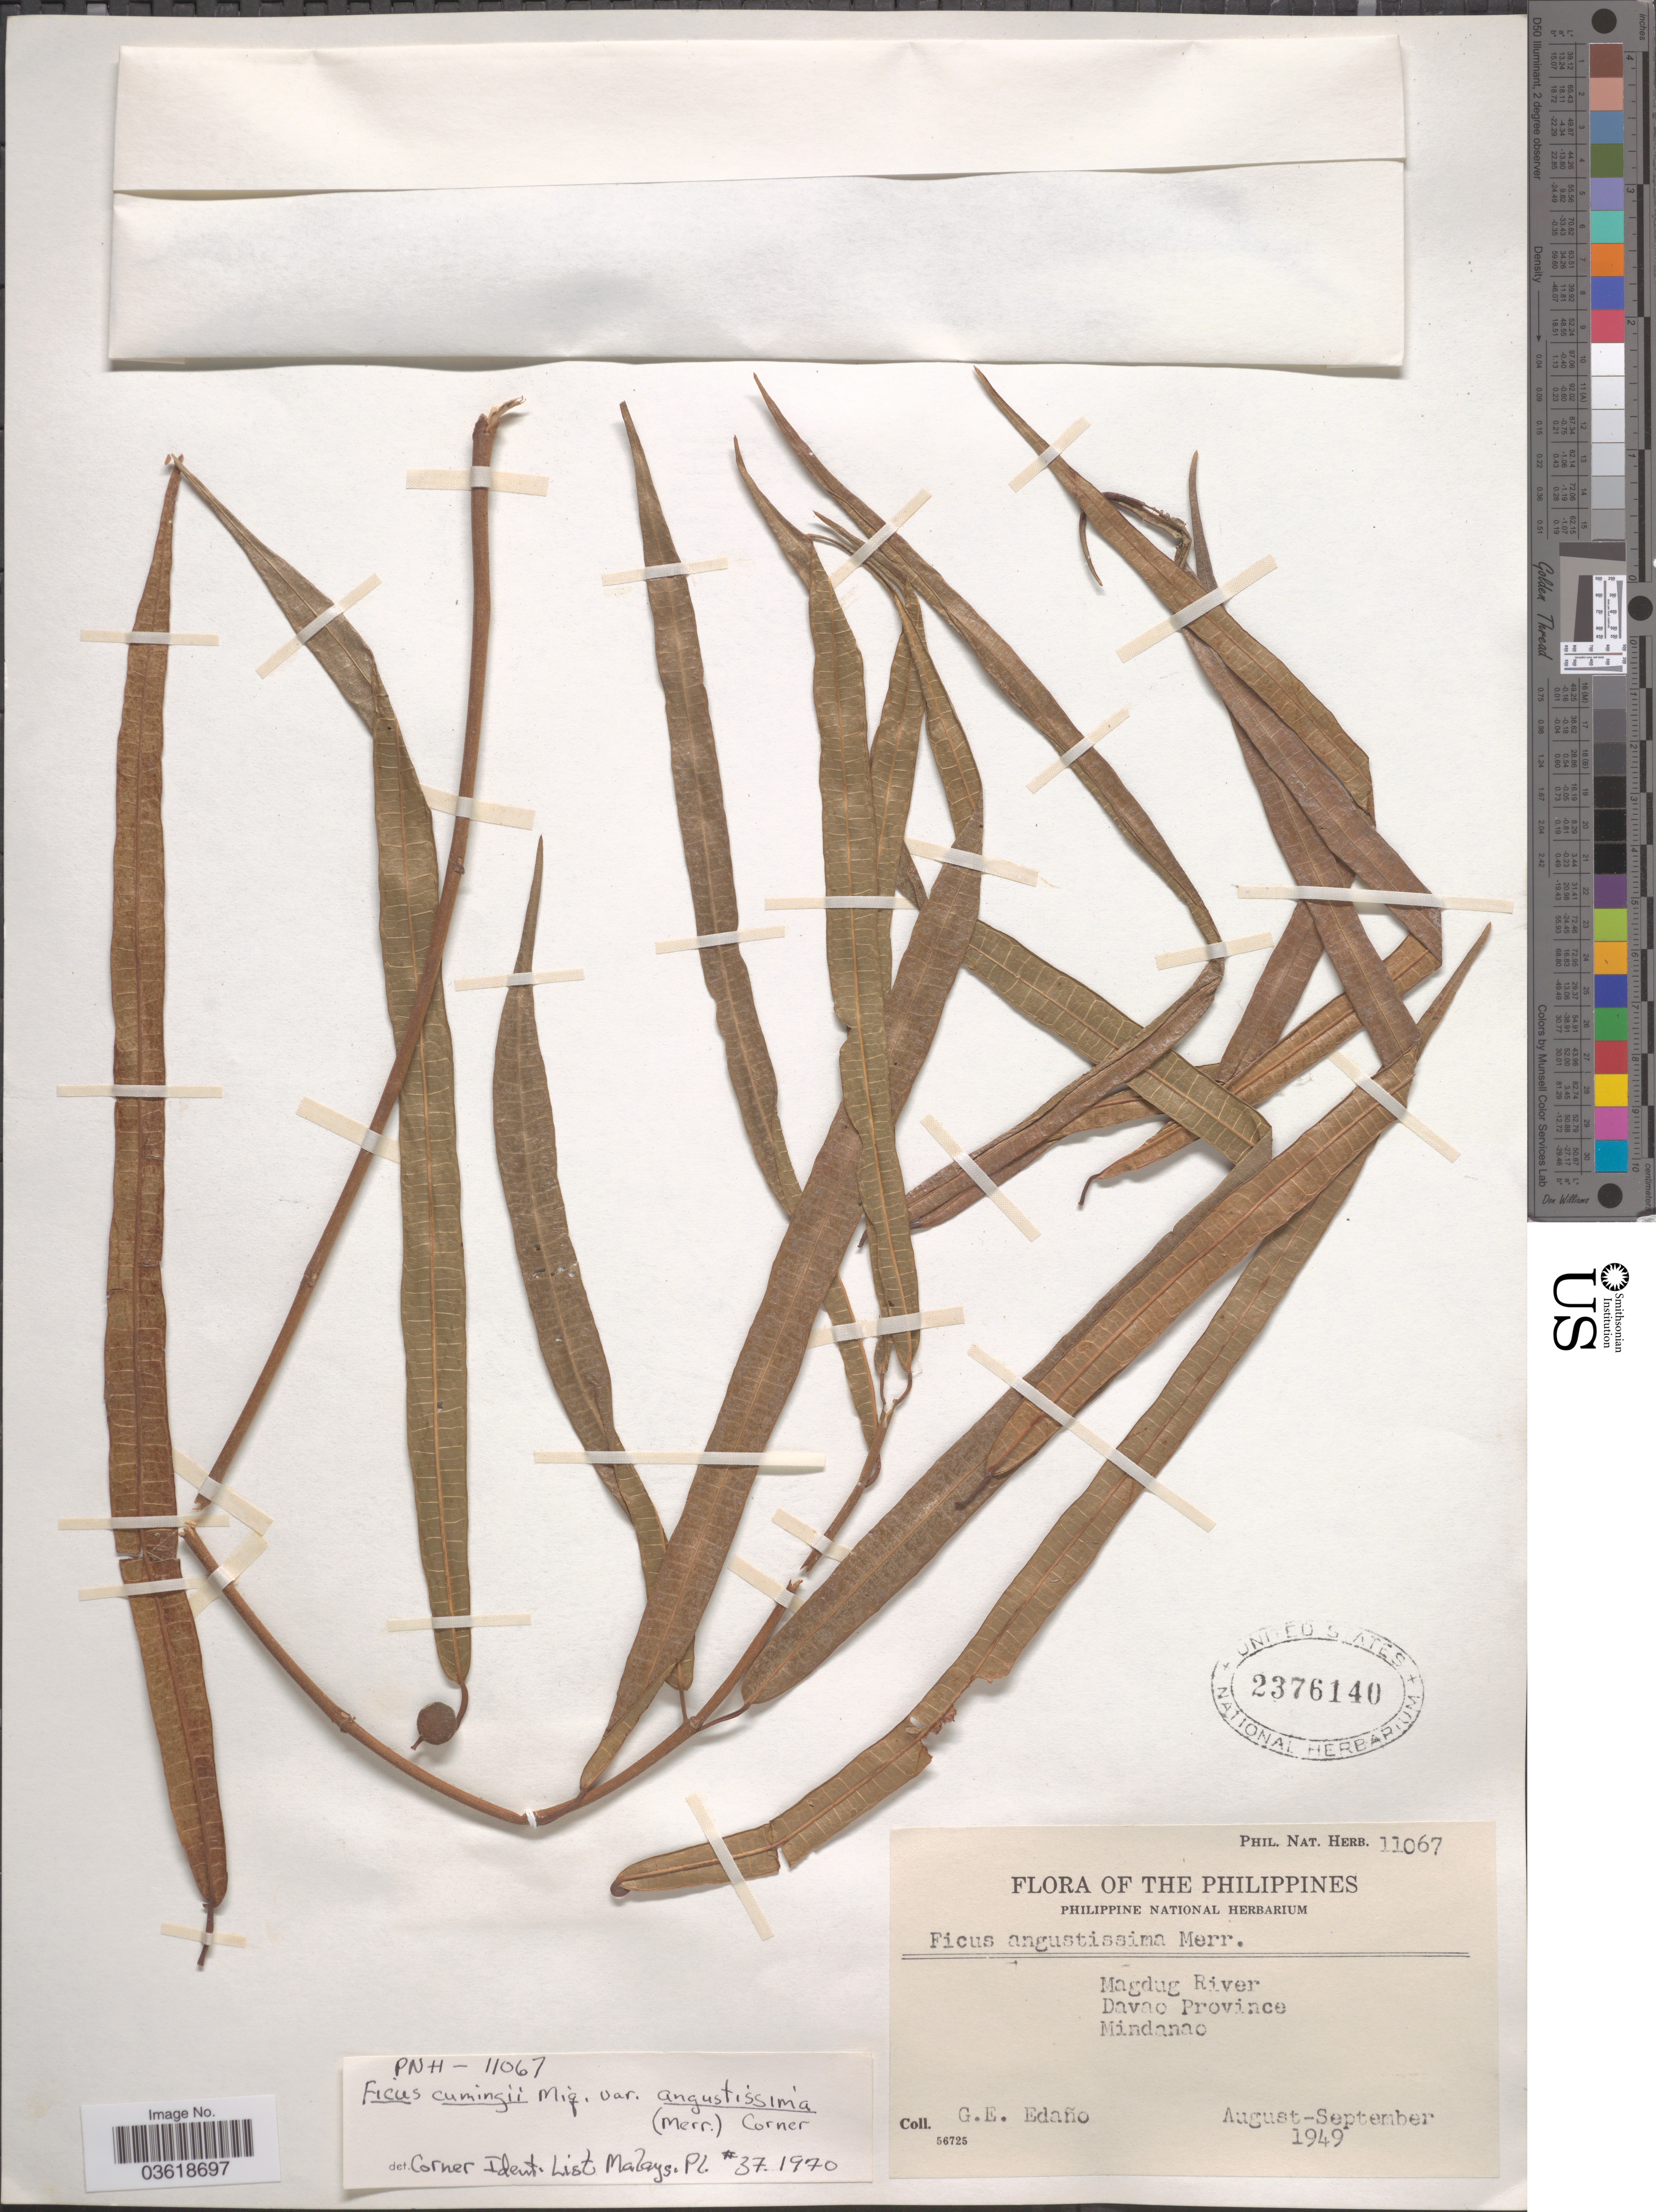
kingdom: Plantae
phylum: Tracheophyta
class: Magnoliopsida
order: Rosales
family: Moraceae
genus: Ficus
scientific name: Ficus cumingii var. angustissima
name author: (Merr.) Corner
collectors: G. E. Edaño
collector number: Phil. Nat. Herb. 11067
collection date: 1949-08/1949-09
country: Philippines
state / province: Davao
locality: Magdug River. Davao Province. Mindanao.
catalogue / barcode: US 2376140